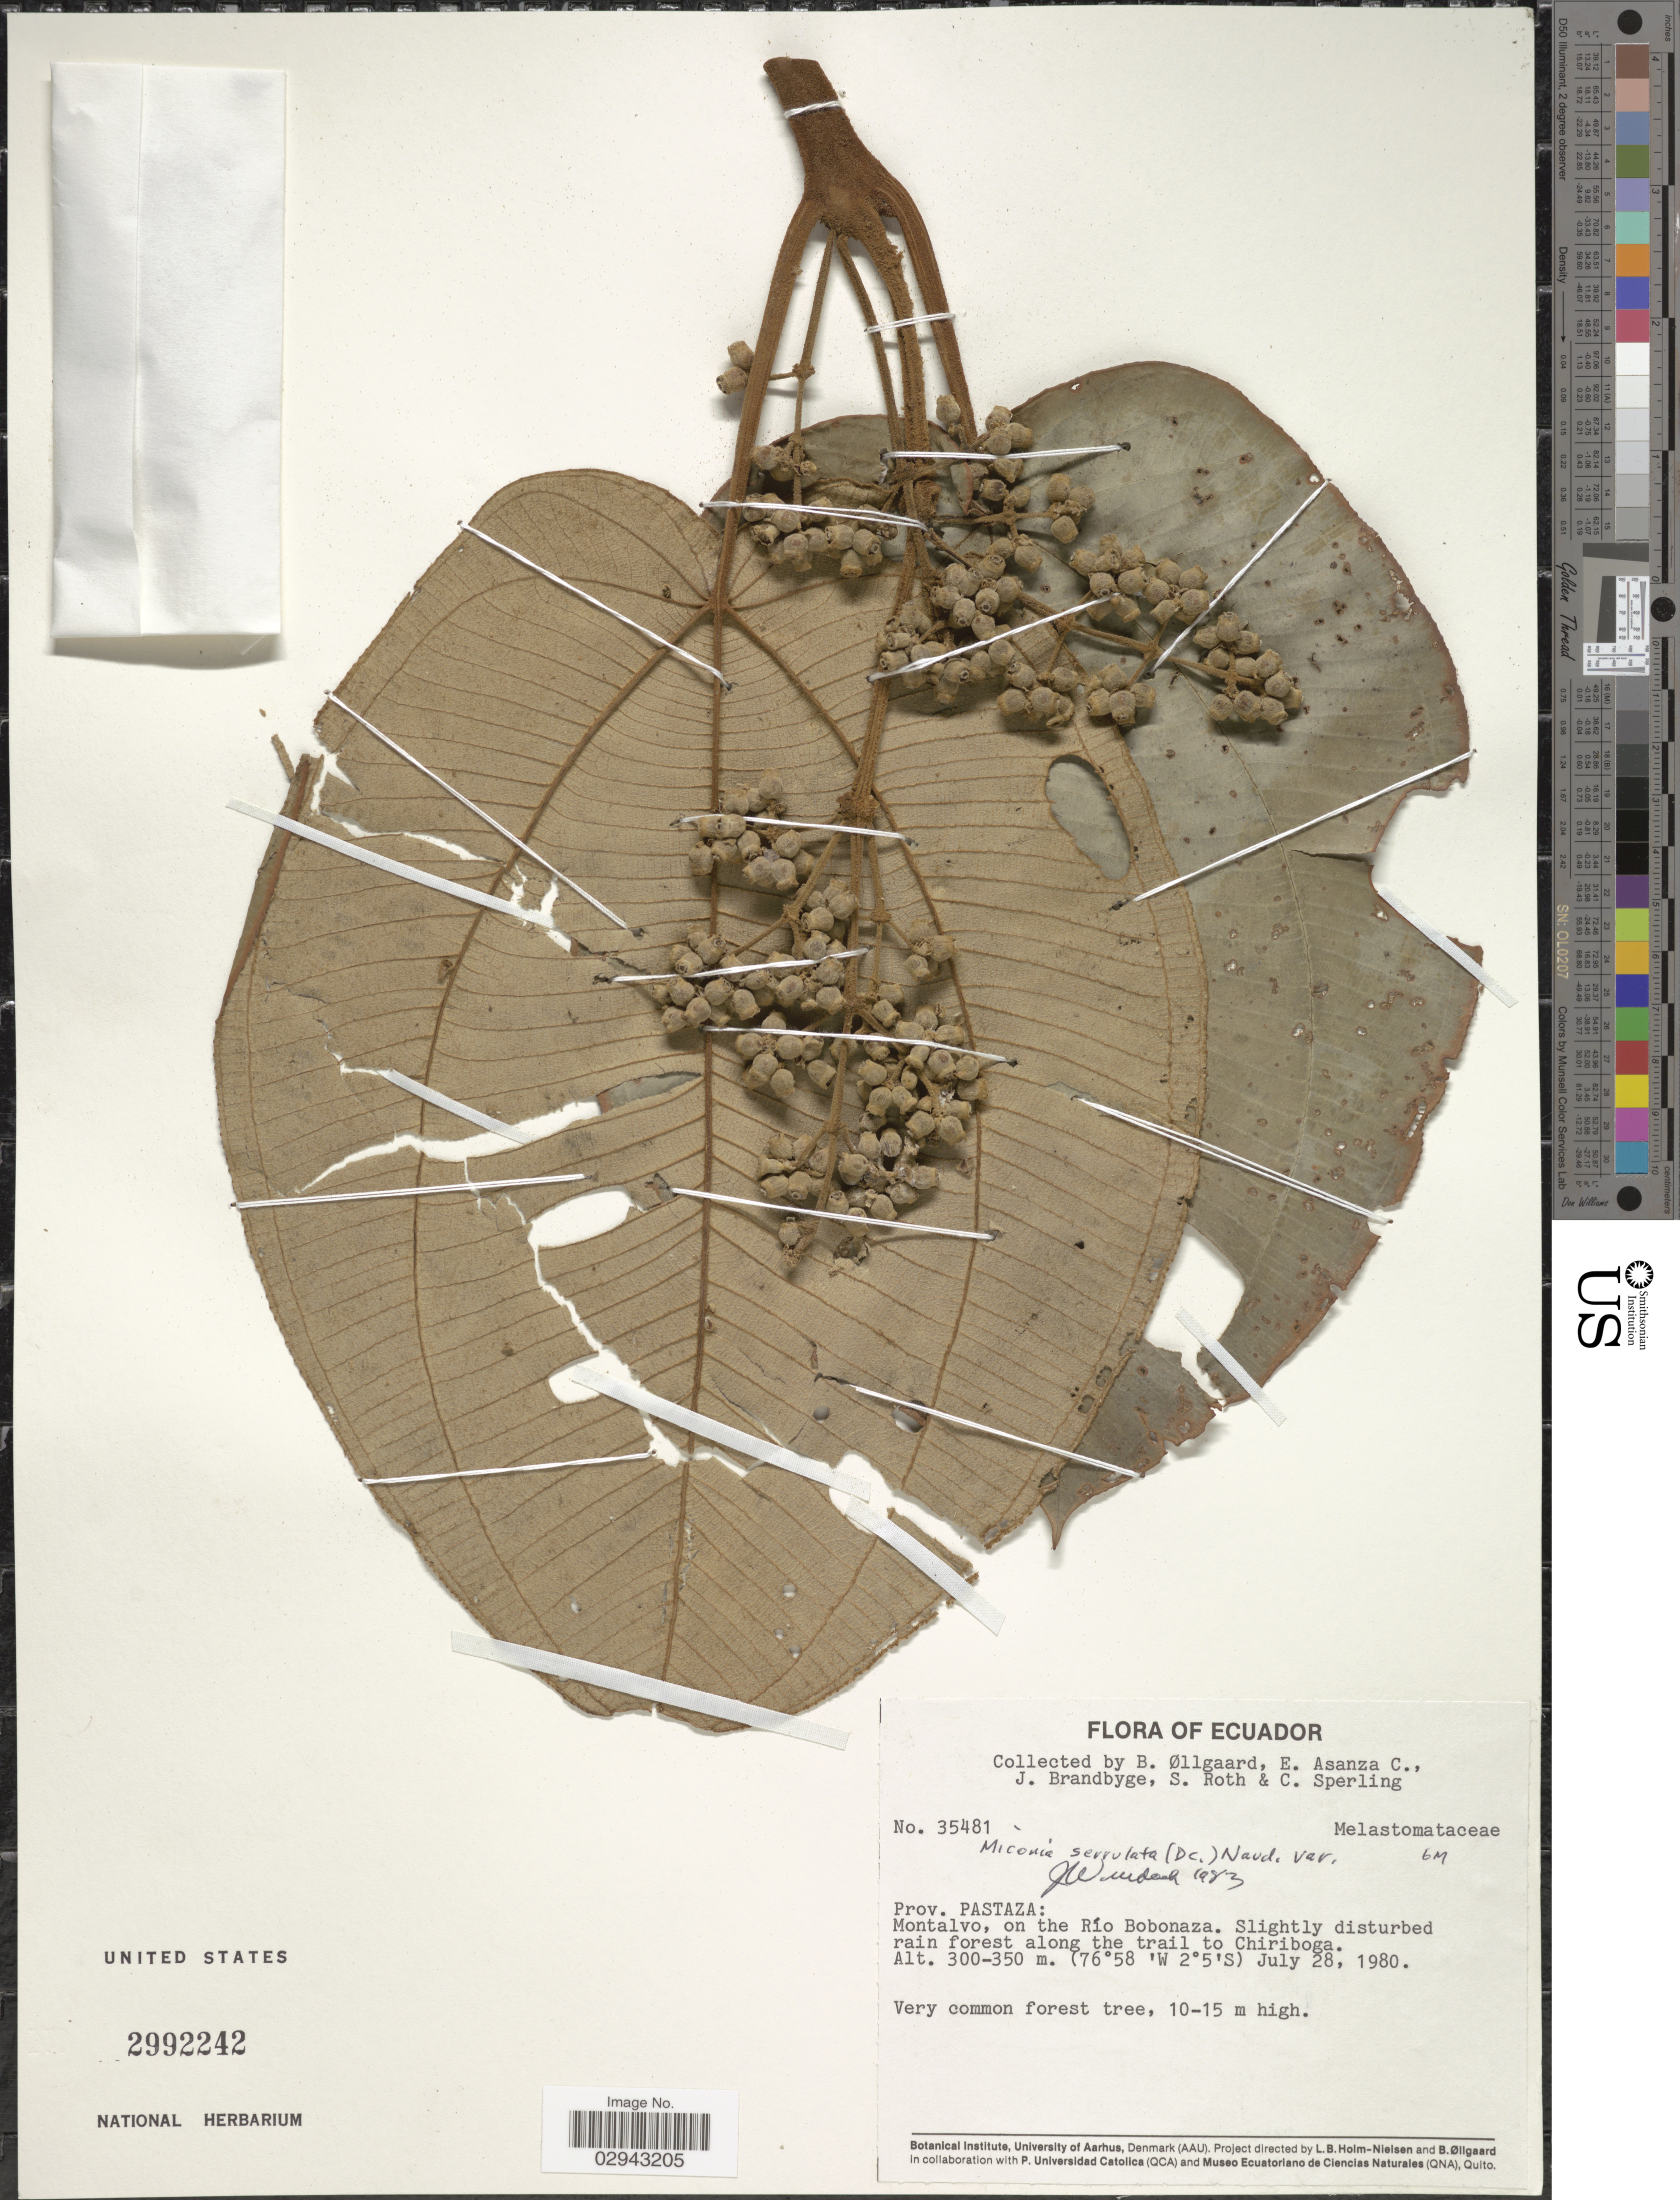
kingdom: Plantae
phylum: Tracheophyta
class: Magnoliopsida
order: Myrtales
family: Melastomataceae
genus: Miconia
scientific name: Miconia serrulata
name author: (DC.) Naudin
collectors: B. Øllgaard, E. Asanza C., J. Brandbyge, S. Roth & C. Sperling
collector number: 35481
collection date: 1980-07-28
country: Ecuador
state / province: Pastaza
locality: Montalvo, on the Río Bobonaza. Slightly disturbed rain forest along the trail to Chiriboga.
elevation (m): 300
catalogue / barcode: US 2992242